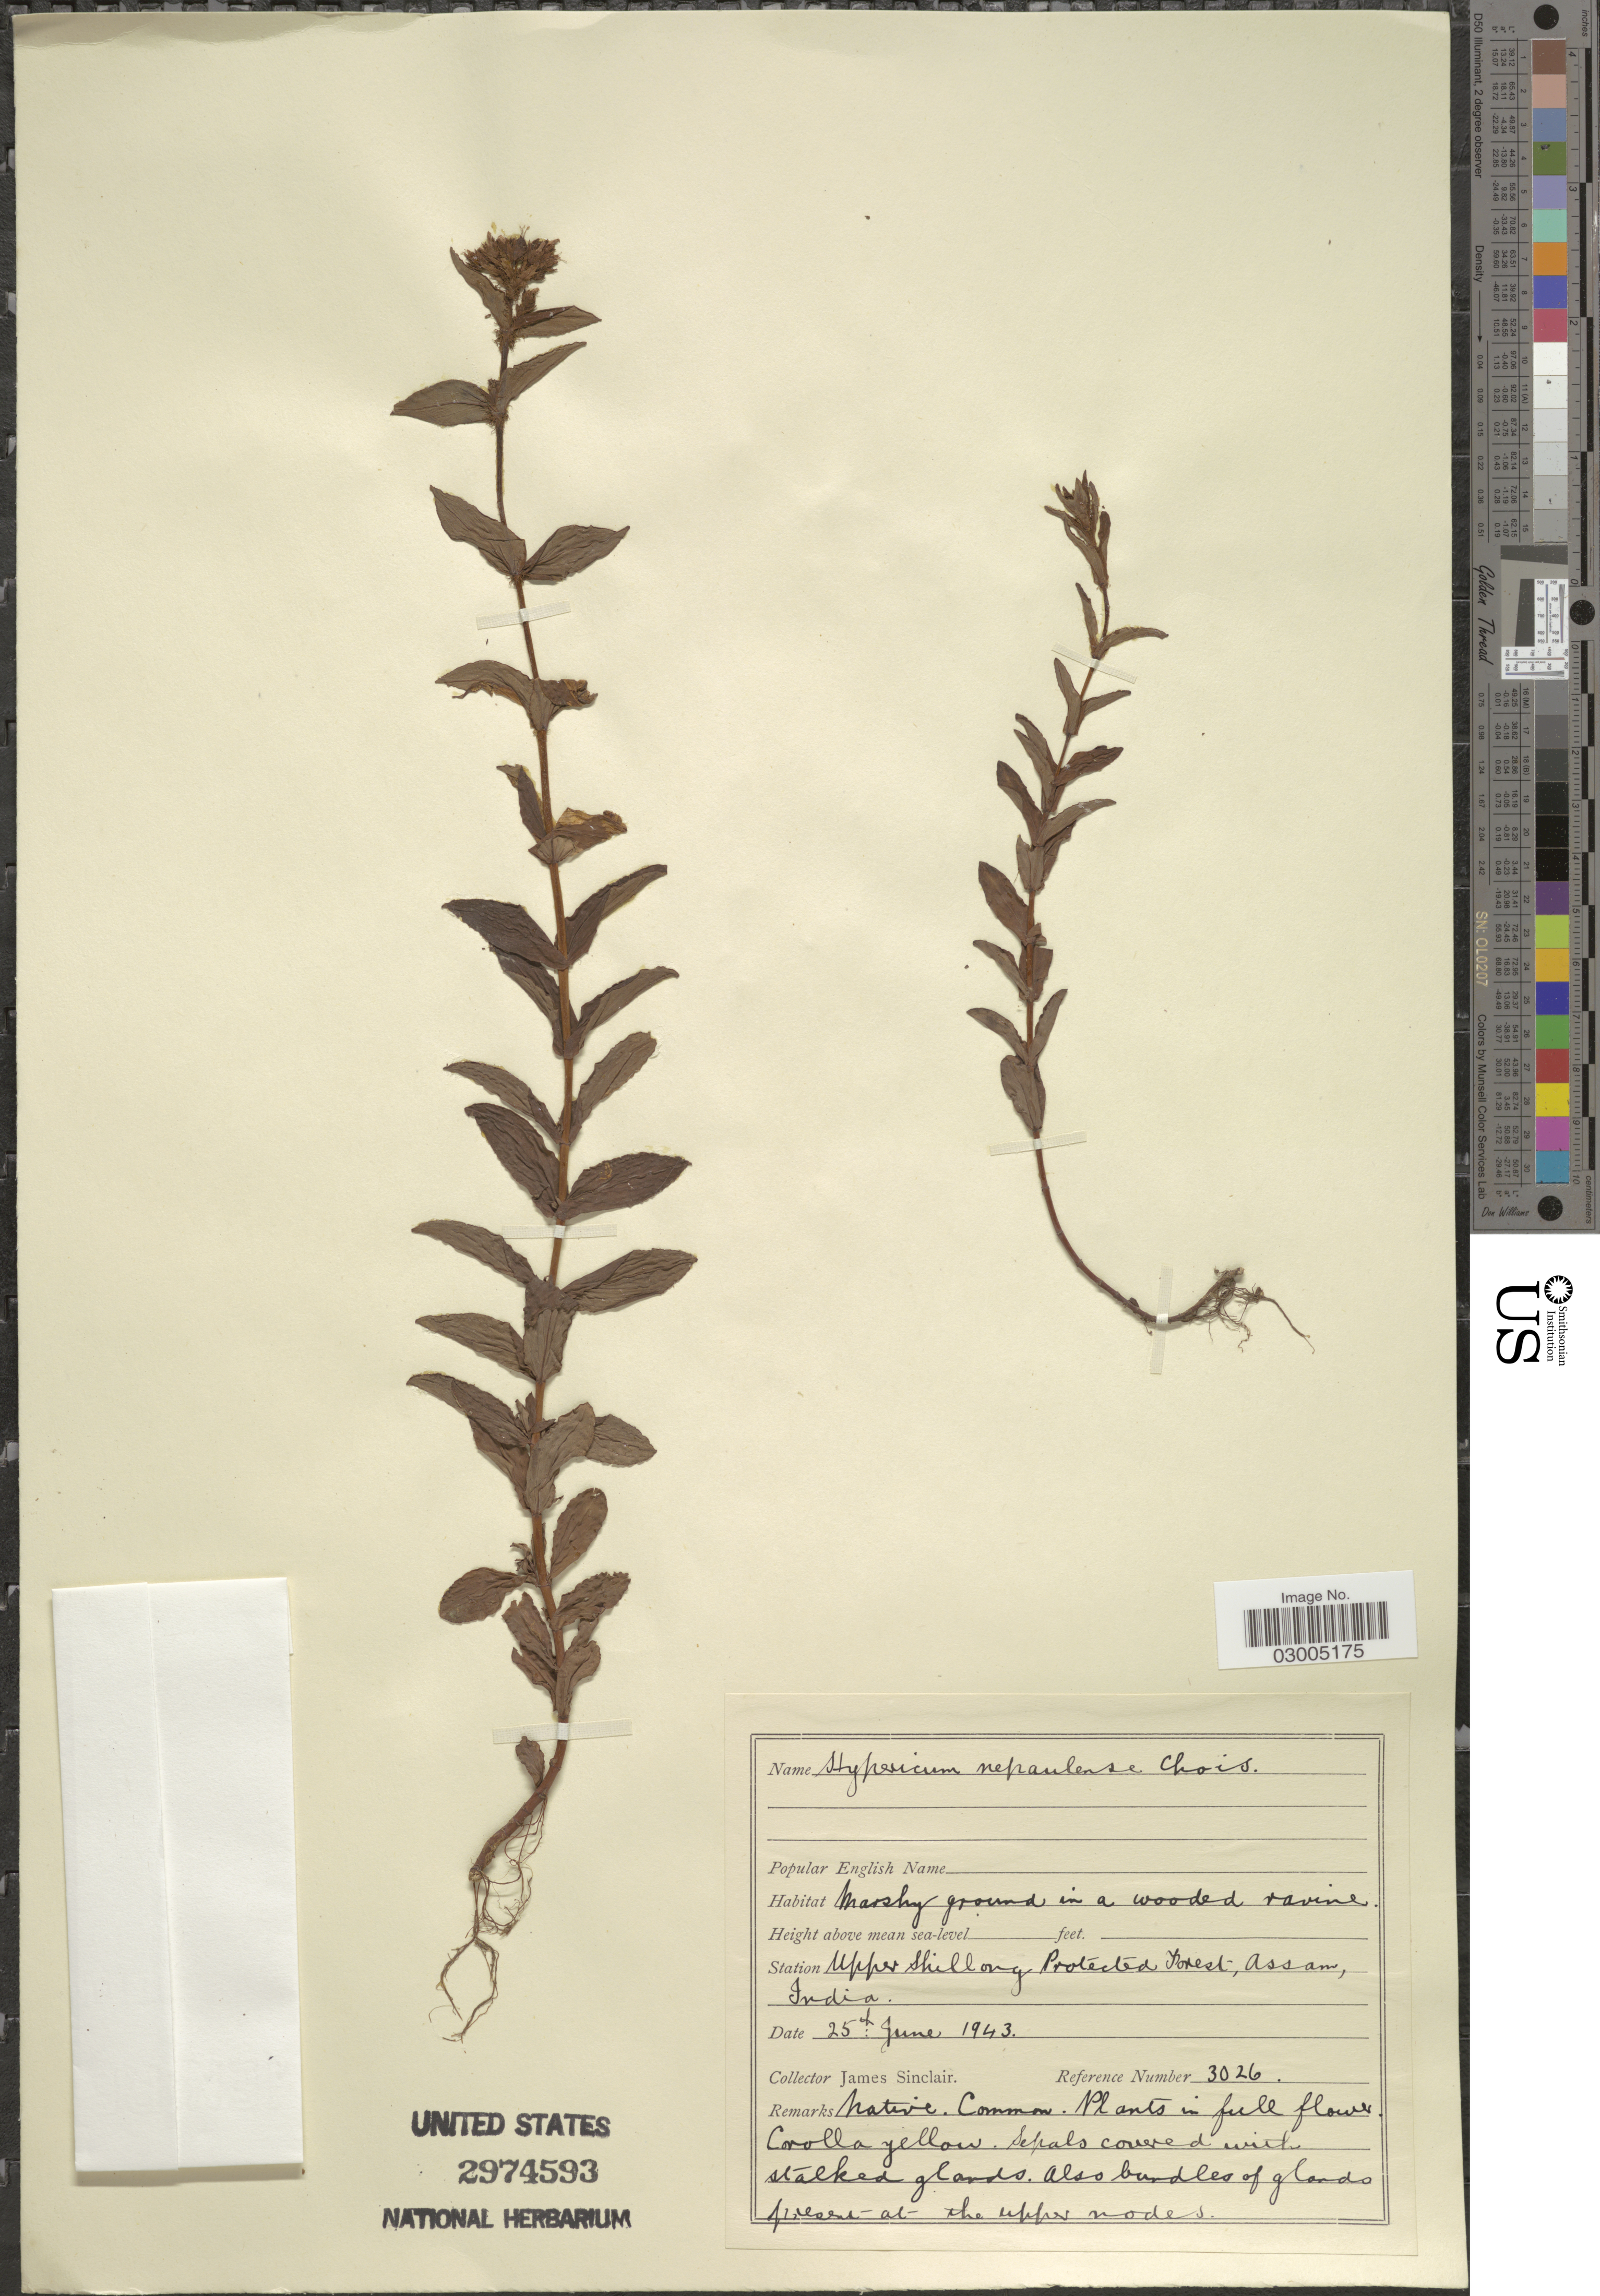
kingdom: Plantae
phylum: Tracheophyta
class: Magnoliopsida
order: Malpighiales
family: Hypericaceae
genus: Hypericum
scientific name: Hypericum himalaicum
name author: N. Robson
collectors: J. Sinclair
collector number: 3026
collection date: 1943-06-25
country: India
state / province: Meghalaya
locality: Station Upper Shillong Protected Forest.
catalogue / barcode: US 2974593